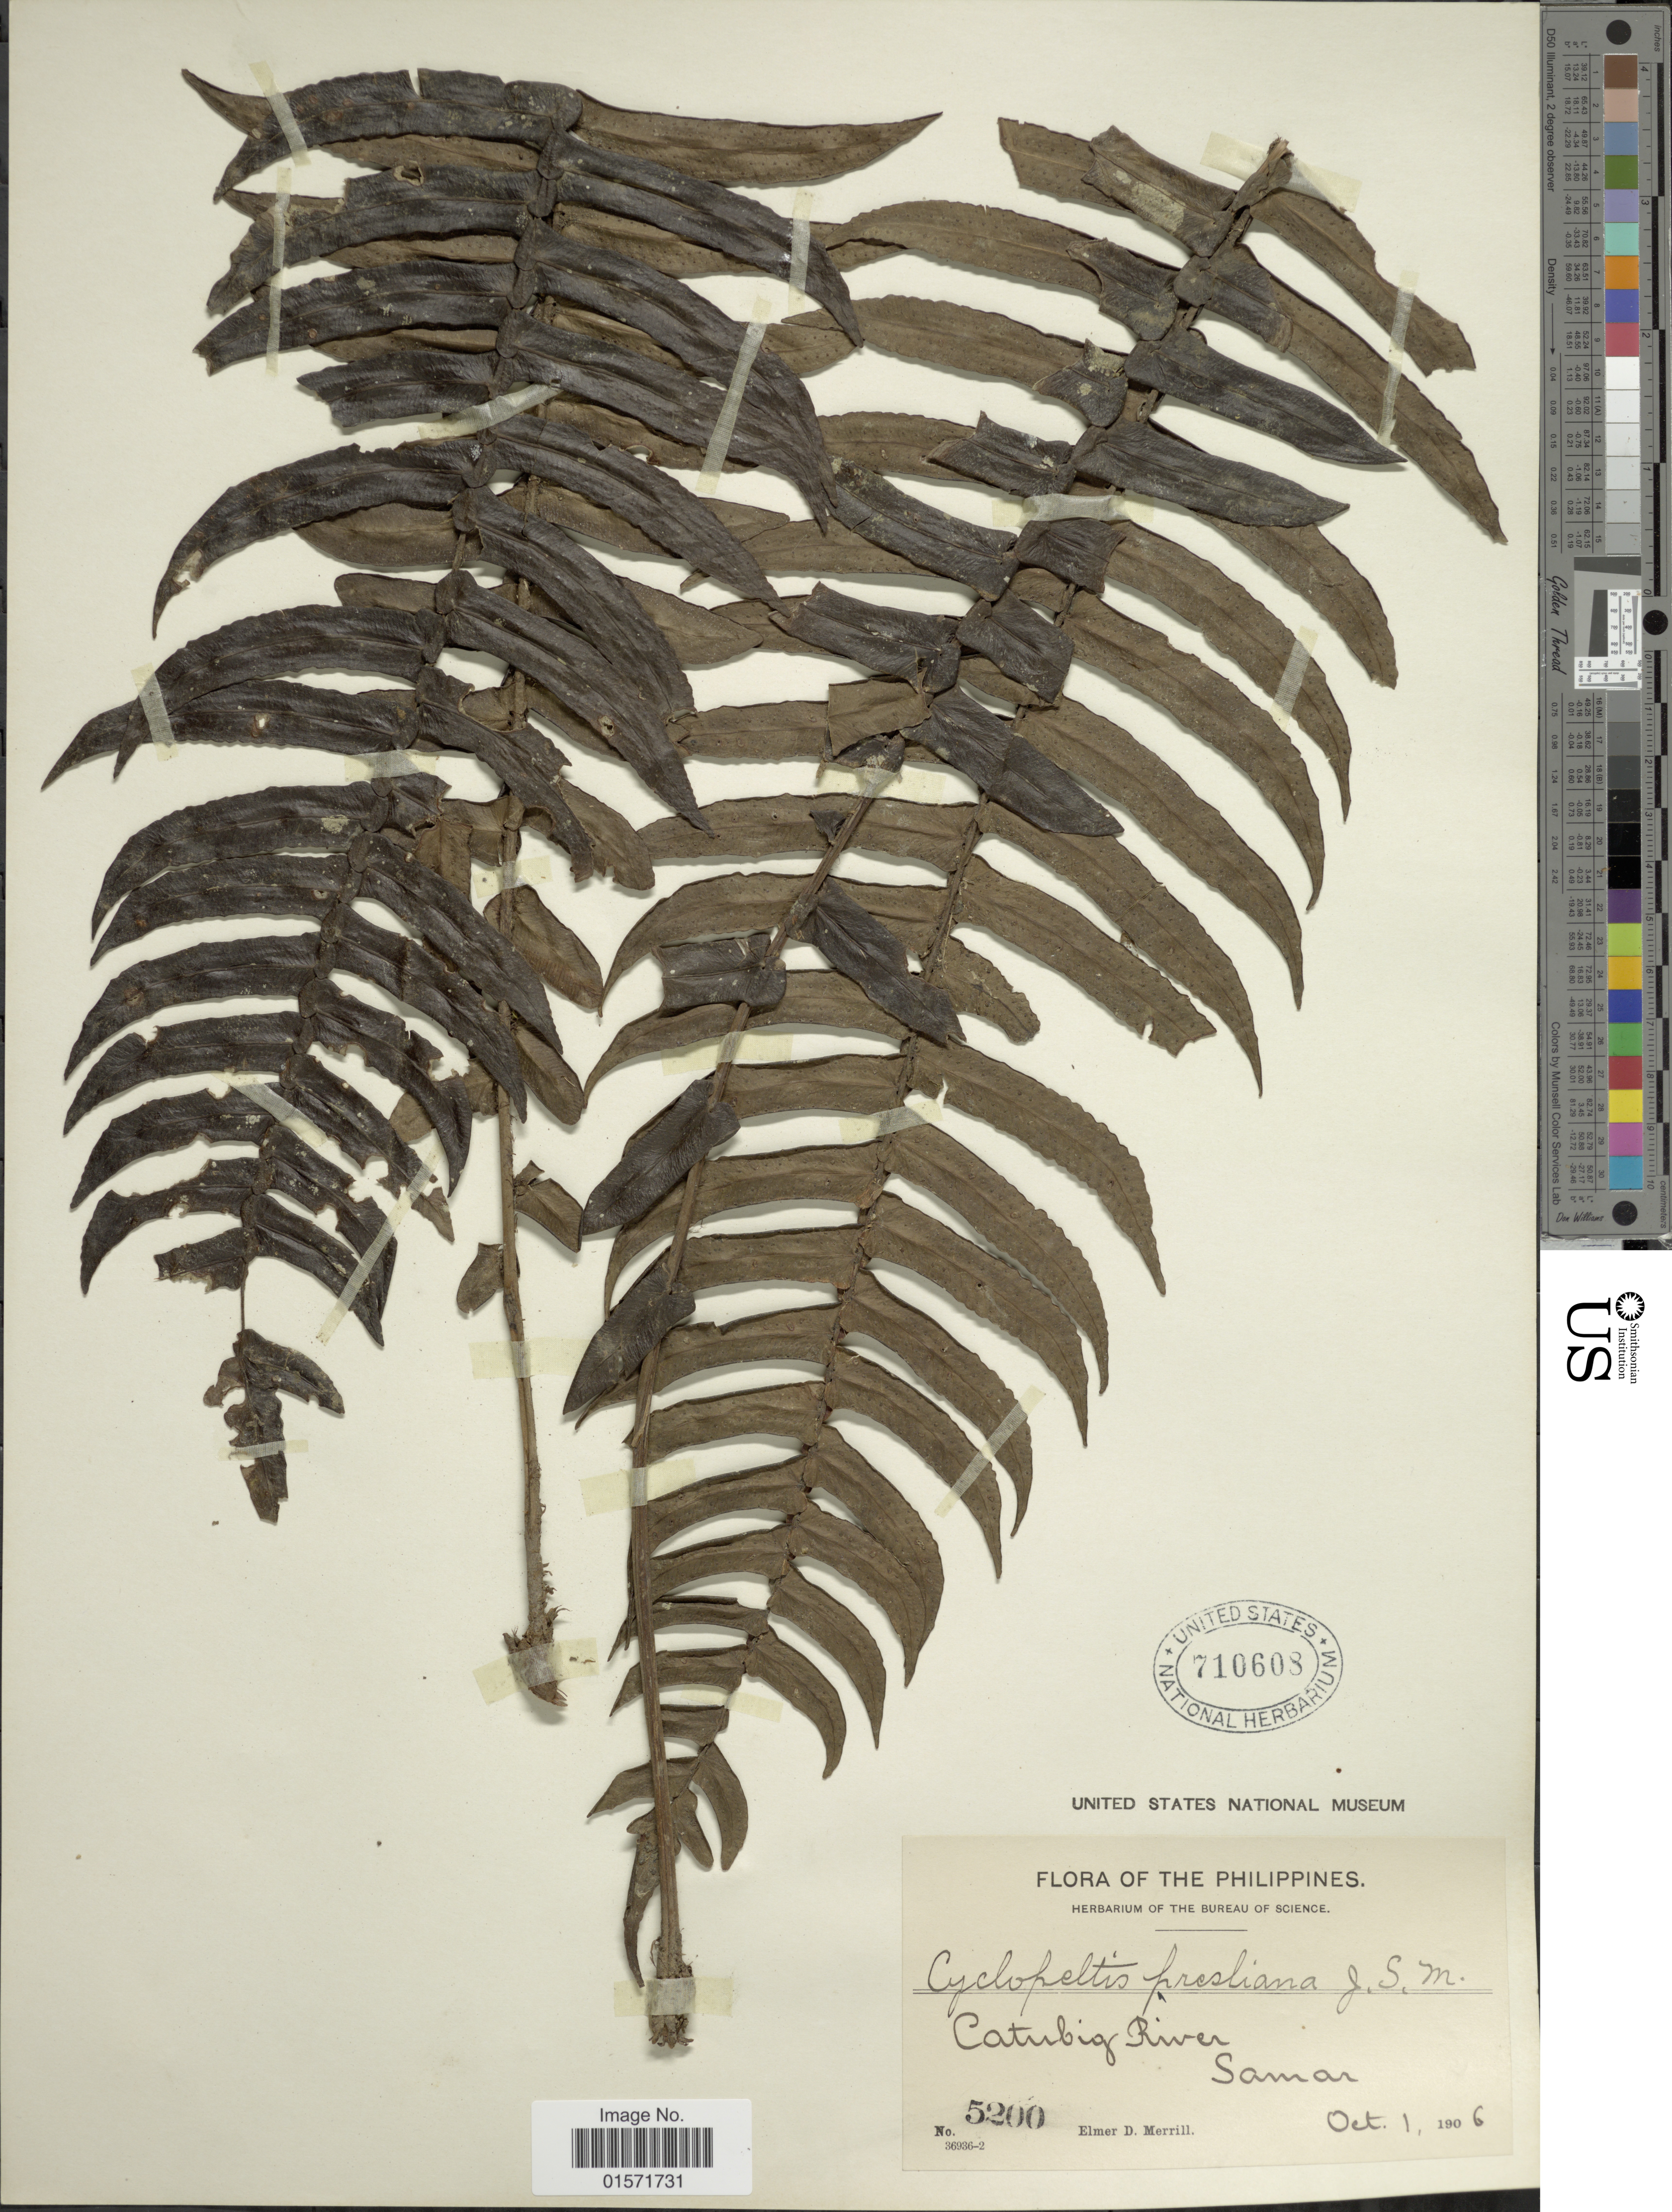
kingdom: Plantae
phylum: Tracheophyta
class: Polypodiopsida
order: Polypodiales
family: Lomariopsidaceae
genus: Cyclopeltis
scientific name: Cyclopeltis presliana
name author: (Mett.) Berkeley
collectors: E. D. Merrill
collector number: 5200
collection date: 1906-10-01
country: Philippines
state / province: Eastern Visayas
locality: Catubig River, Samar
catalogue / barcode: US 710608